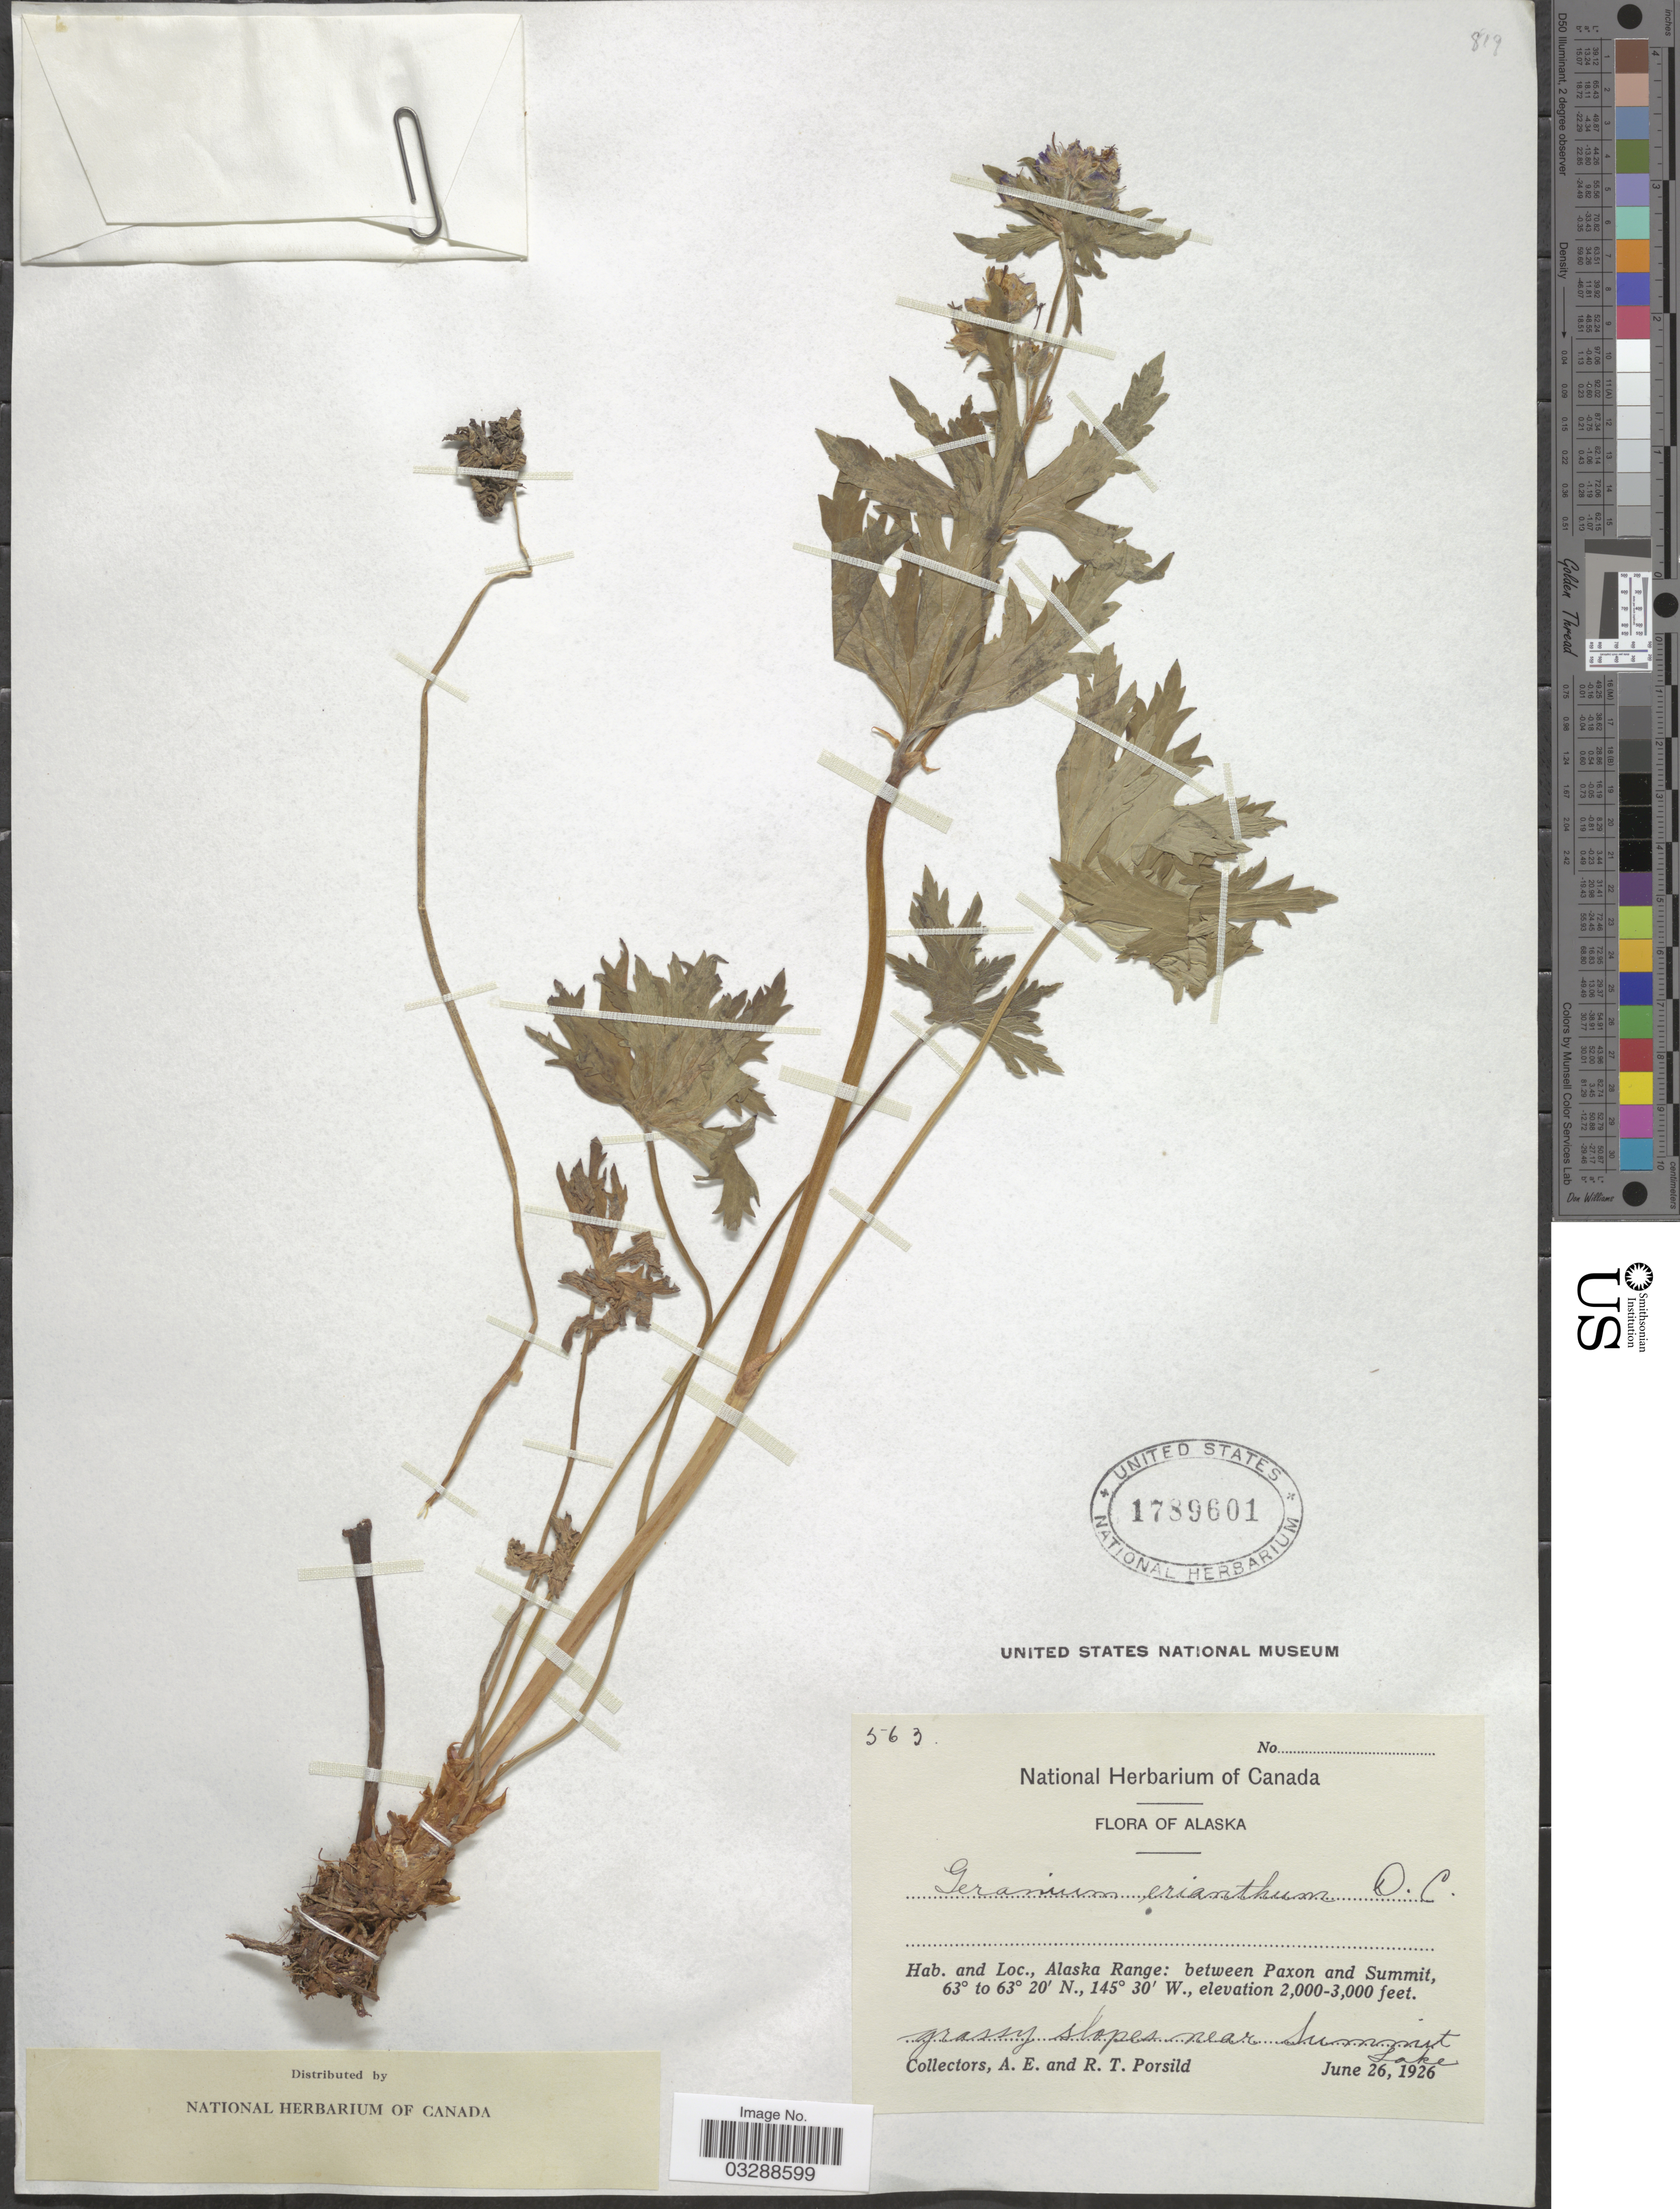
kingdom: Plantae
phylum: Tracheophyta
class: Magnoliopsida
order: Geraniales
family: Geraniaceae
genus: Geranium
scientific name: Geranium erianthum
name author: DC.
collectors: A. E. Porsild & R. T. Porsild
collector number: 563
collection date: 1926-06-26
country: United States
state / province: Alaska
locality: Alaska Range: between Paxon and Summit, grassy slopes near Summit Lake.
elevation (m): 610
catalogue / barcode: US 1789601